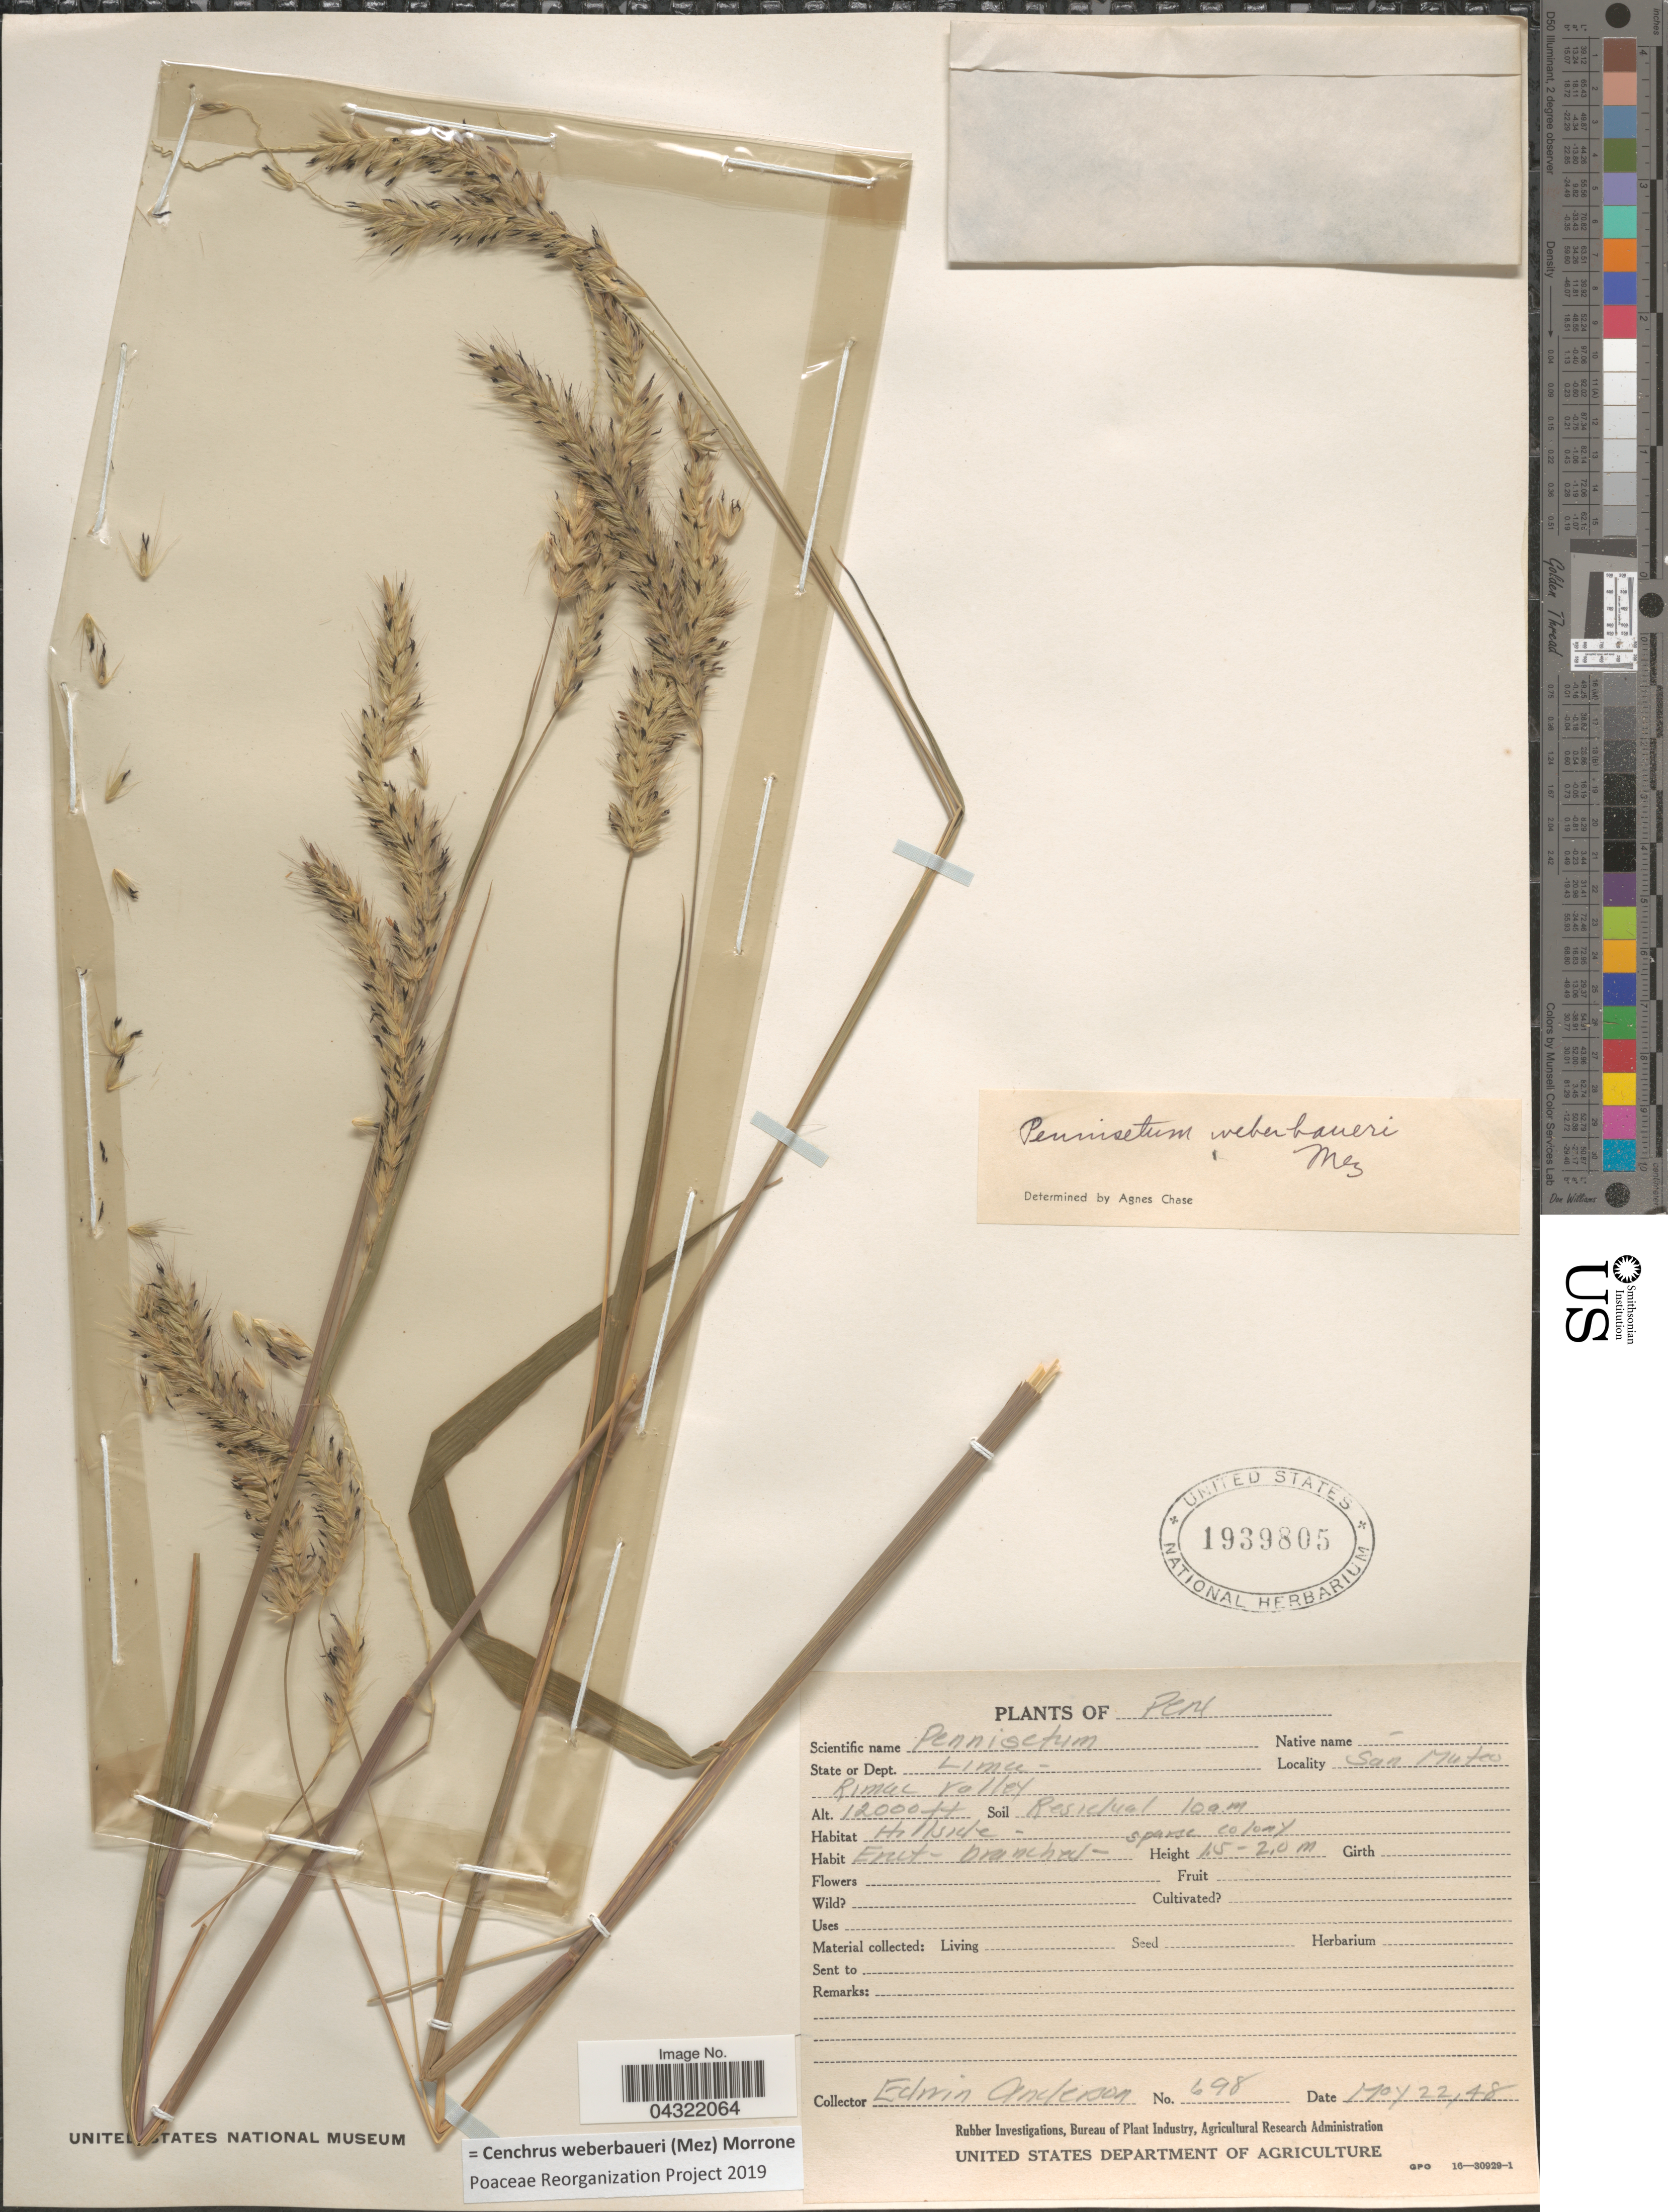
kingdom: Plantae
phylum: Tracheophyta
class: Liliopsida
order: Poales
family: Poaceae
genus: Cenchrus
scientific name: Cenchrus weberbaueri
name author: (Mez) Morrone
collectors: E. Anderson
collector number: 698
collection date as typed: Transcribed d/m/y: 22/5/48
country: Peru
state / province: Lima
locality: Dept. Lima. San Mateo Rimac valley.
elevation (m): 3658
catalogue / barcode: US 1939805